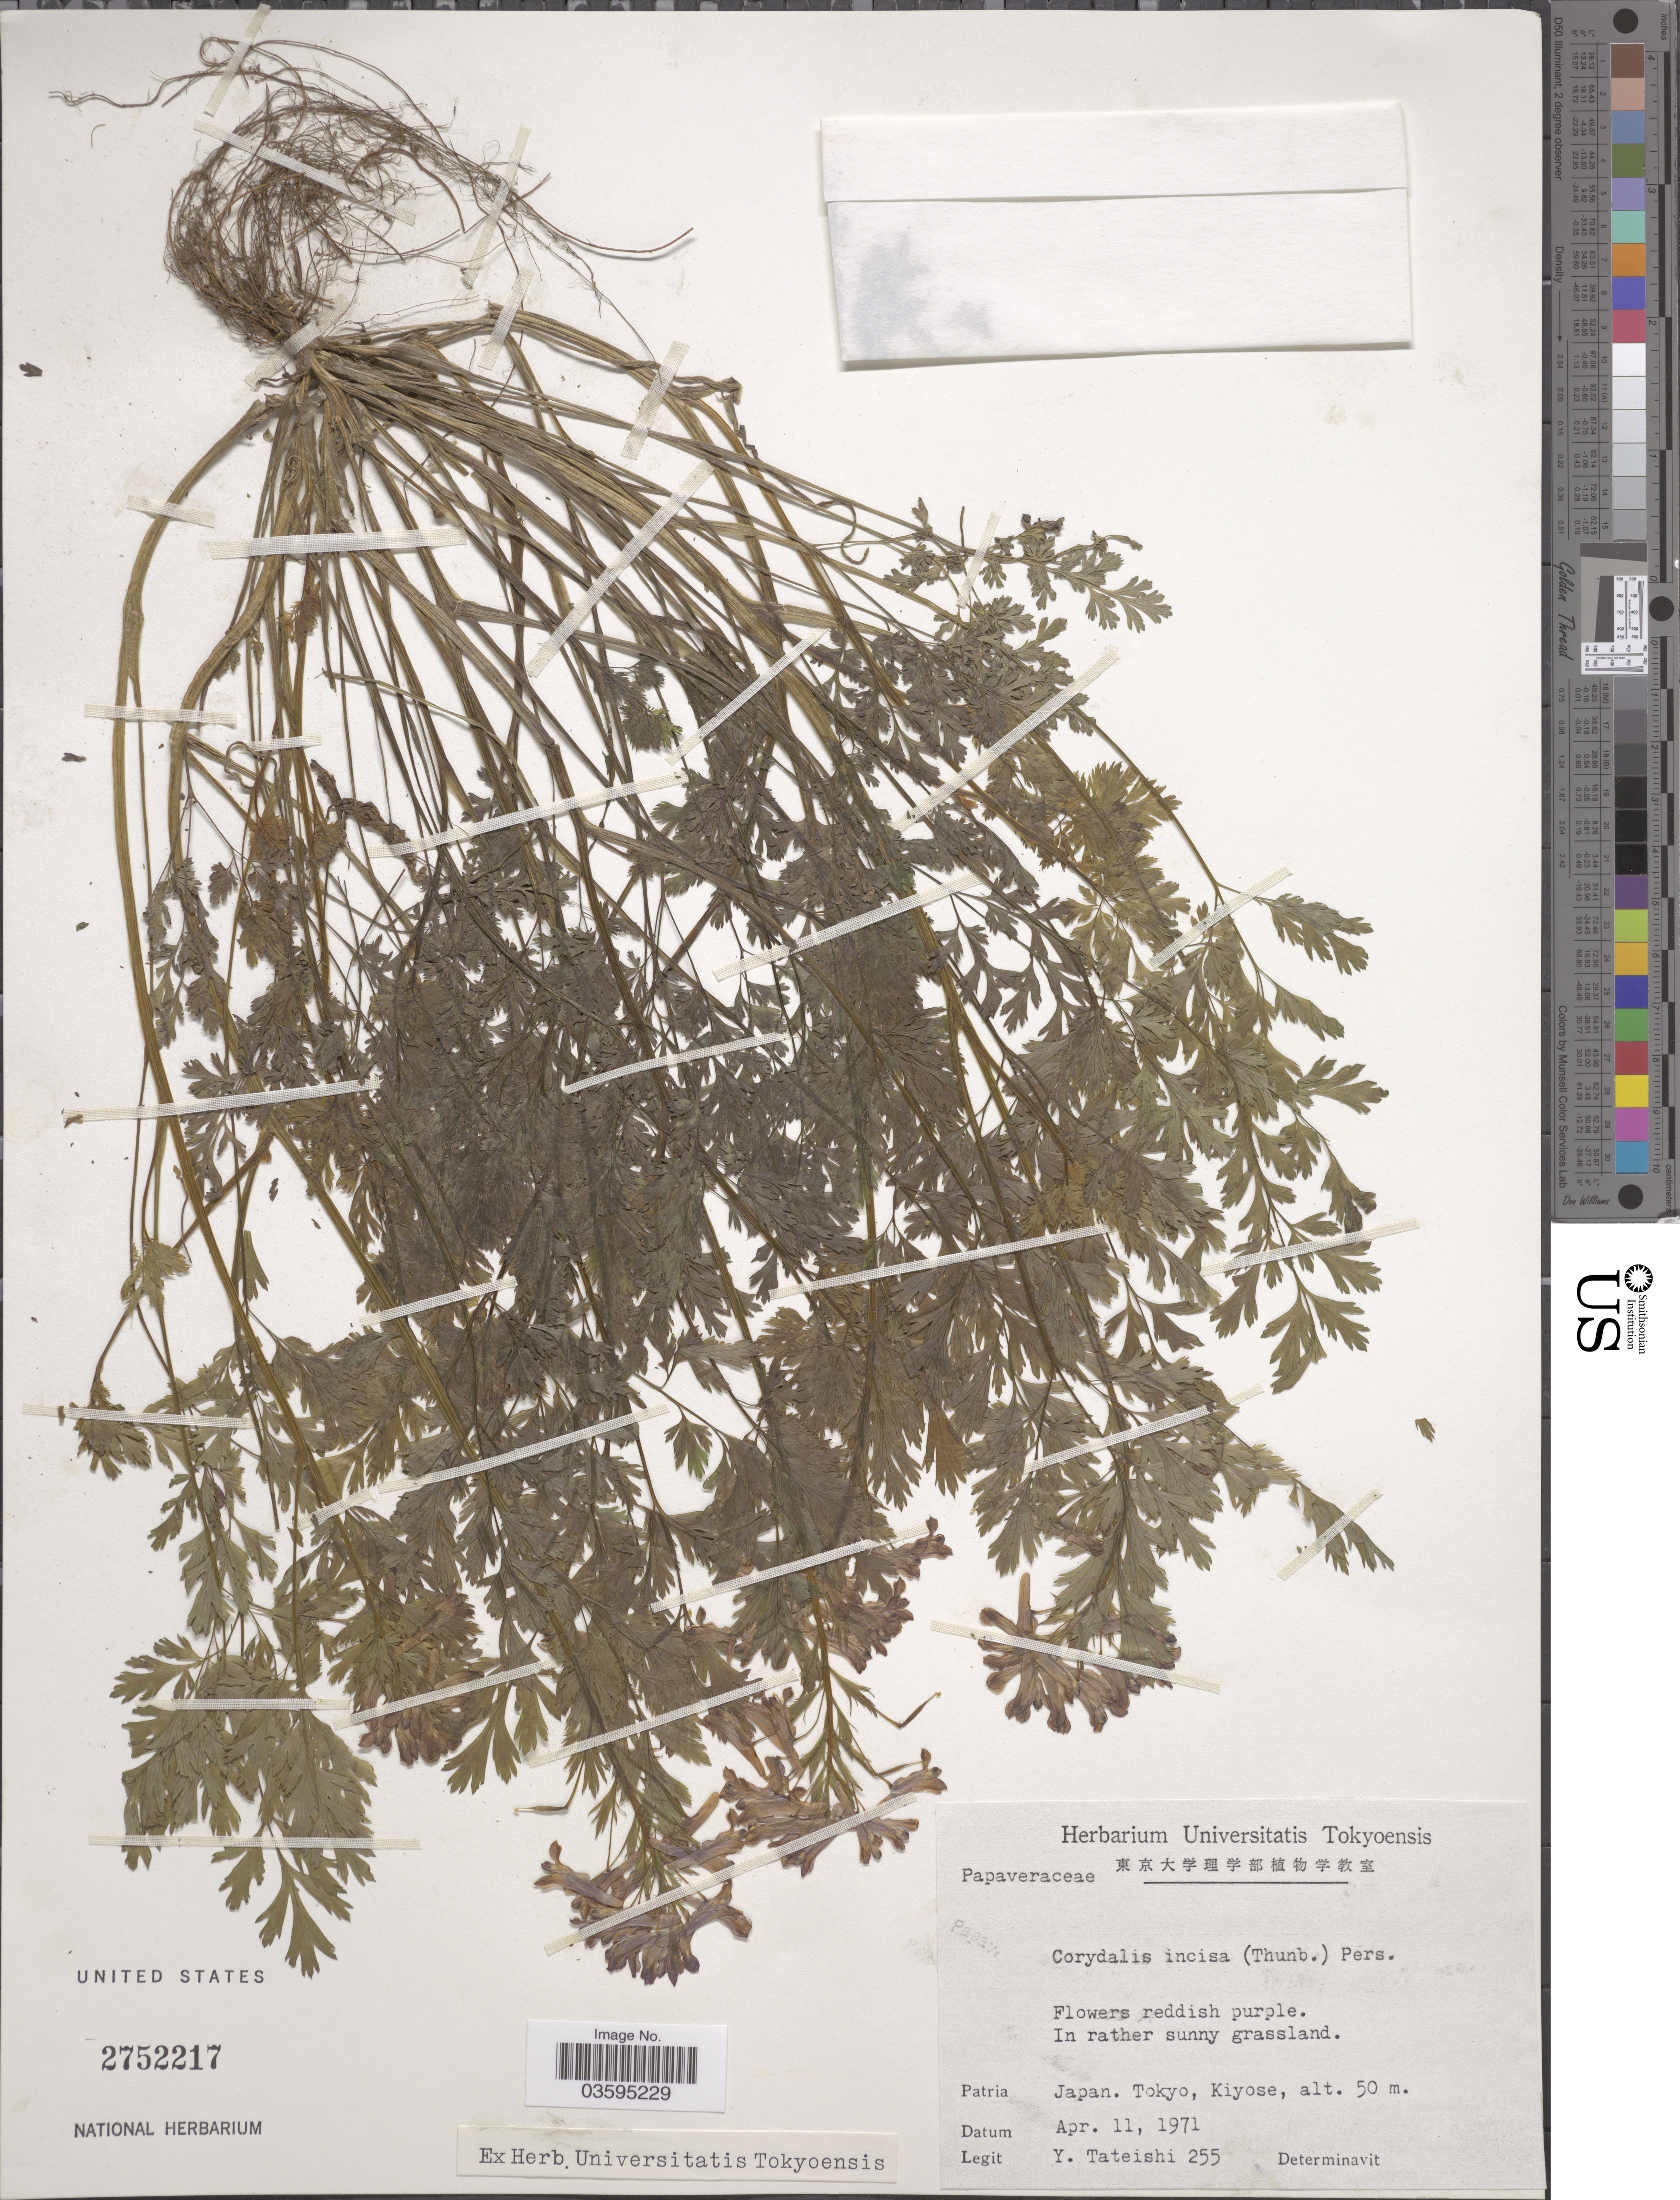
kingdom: Plantae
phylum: Tracheophyta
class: Magnoliopsida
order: Ranunculales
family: Papaveraceae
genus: Corydalis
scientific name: Corydalis incisa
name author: (Thunb.) Pers.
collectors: Y. Tateishi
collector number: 255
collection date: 1971-04-11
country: Japan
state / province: Tokyo, Federal City of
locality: Kiyose.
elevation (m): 50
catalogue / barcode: US 2752217